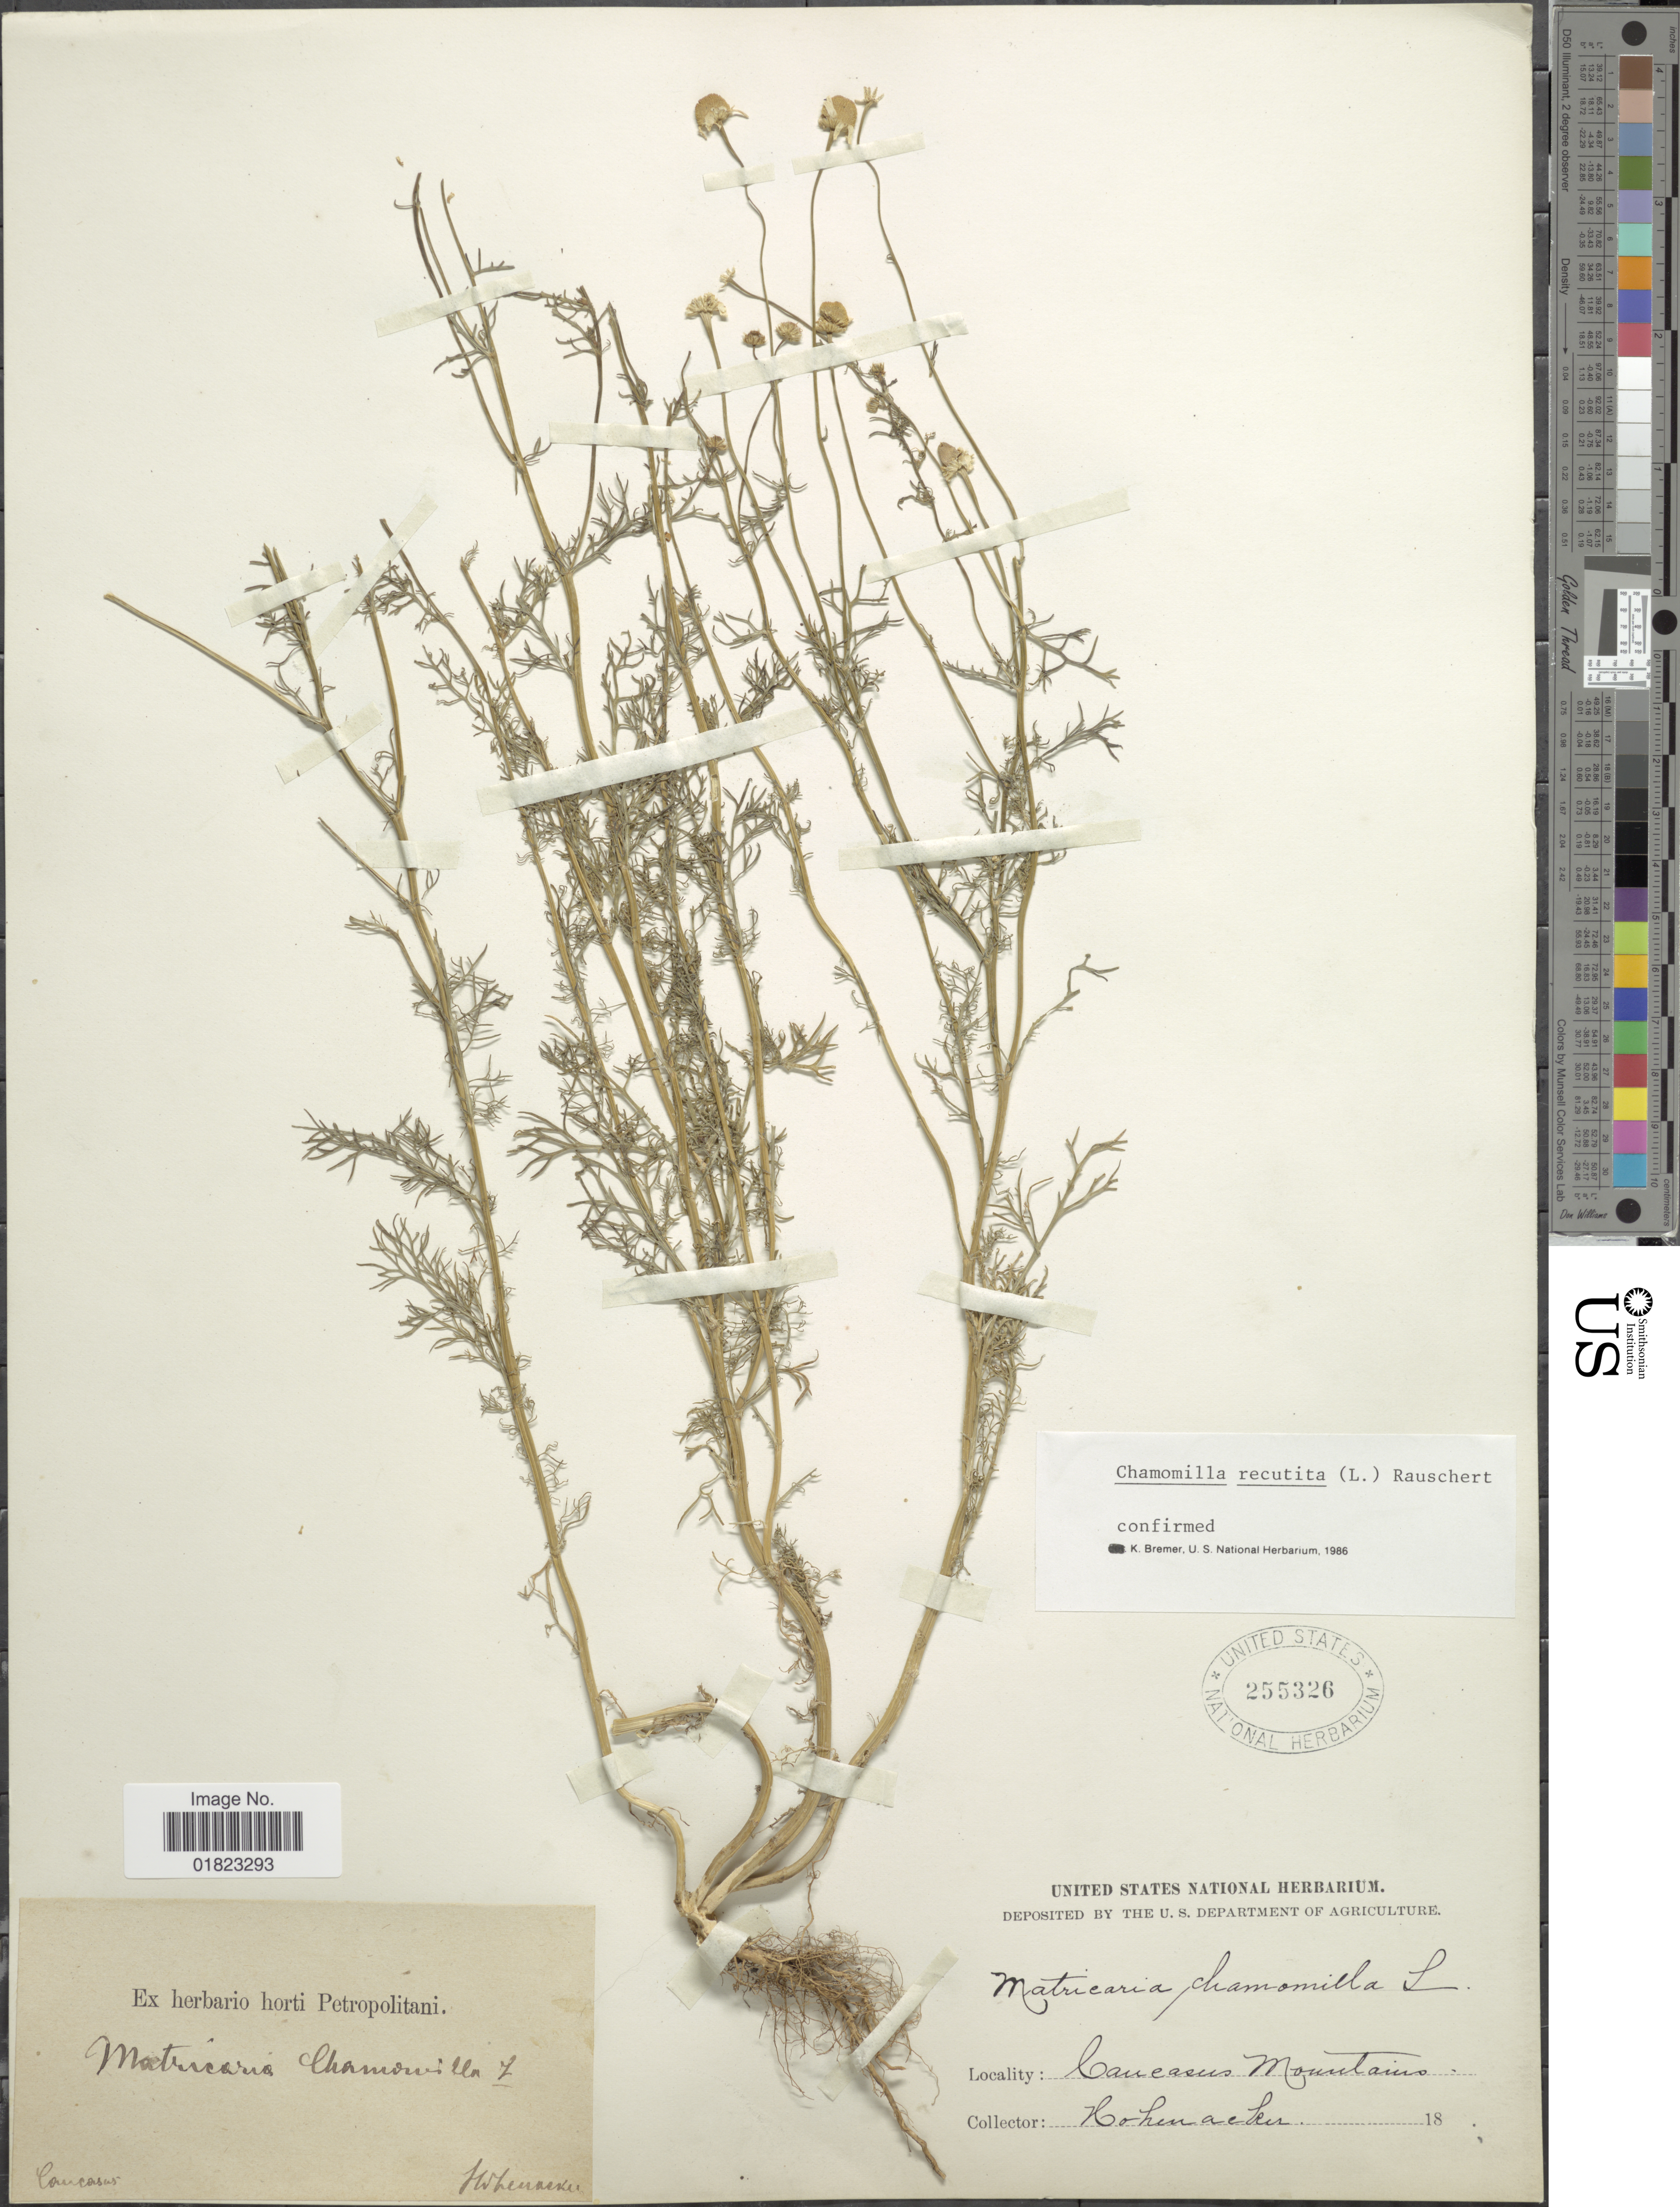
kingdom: Plantae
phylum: Tracheophyta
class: Magnoliopsida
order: Asterales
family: Asteraceae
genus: Matricaria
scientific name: Matricaria recutita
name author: L.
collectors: Hohenacker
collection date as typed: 18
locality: Caucasus Mountains, Caucasus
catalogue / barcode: US 255326